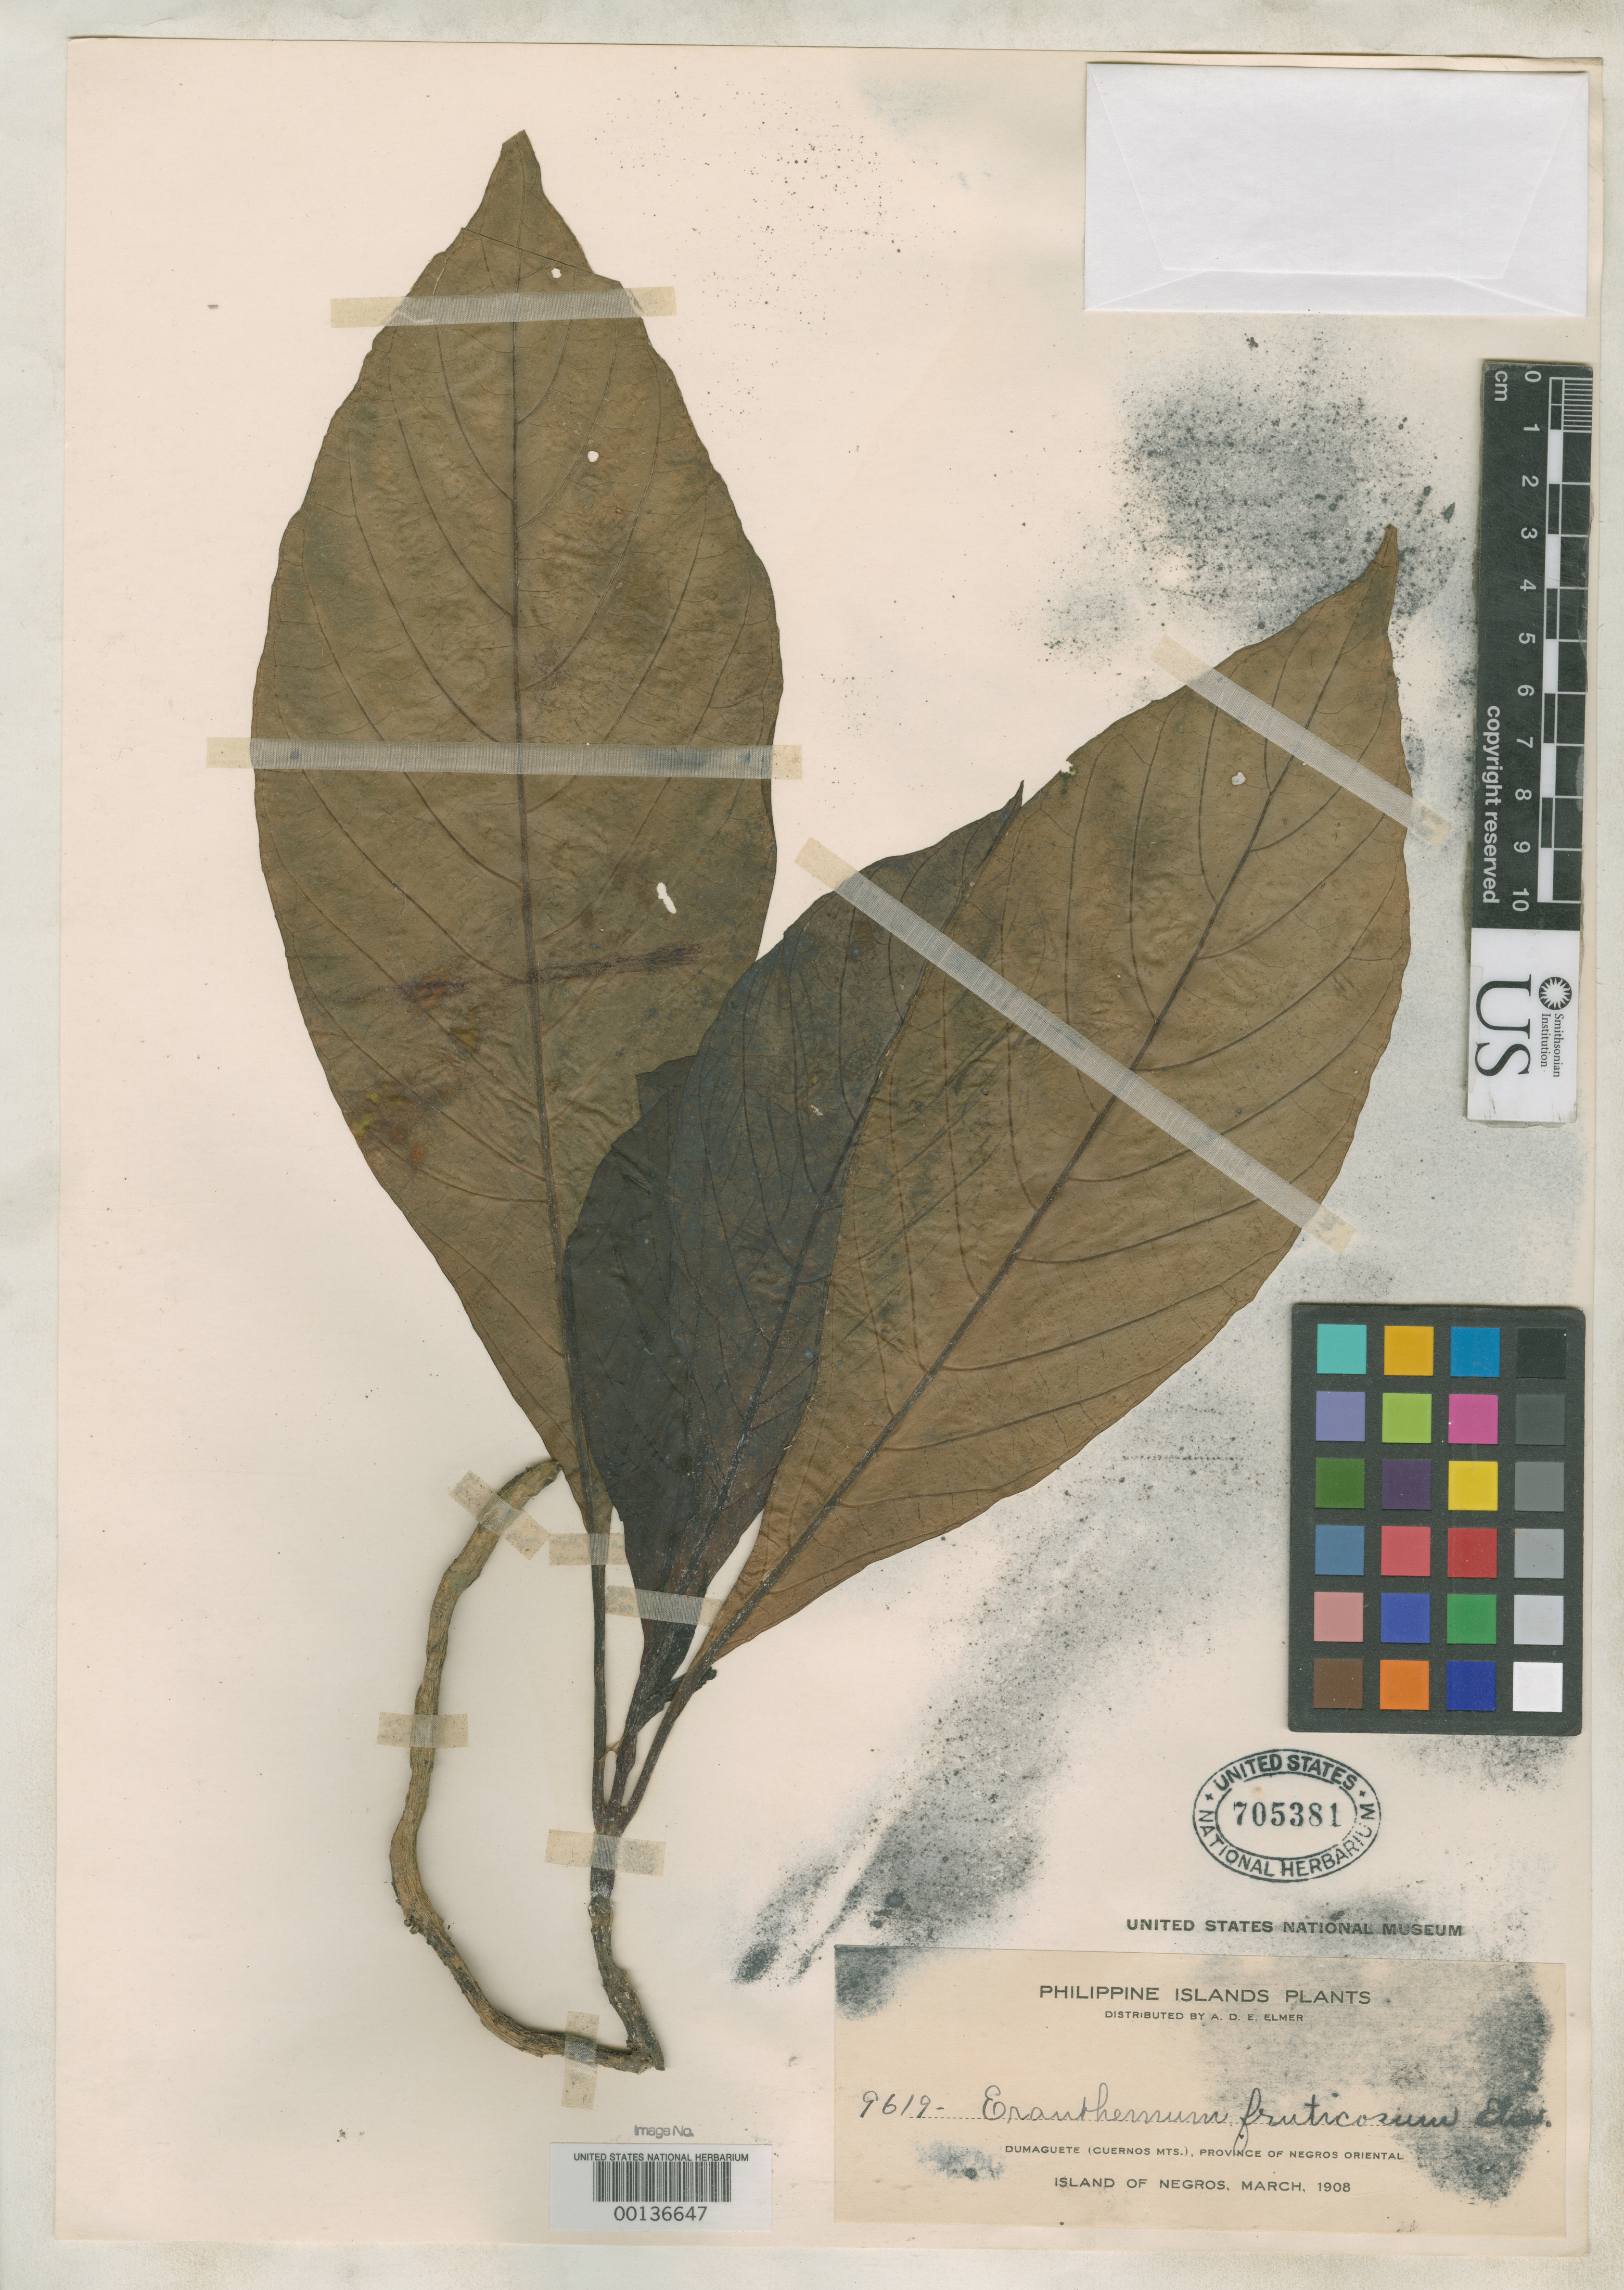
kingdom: Plantae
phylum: Tracheophyta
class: Magnoliopsida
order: Lamiales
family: Acanthaceae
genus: Eranthemum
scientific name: Eranthemum fruticosum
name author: Elmer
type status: Isotype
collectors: A. D. E. Elmer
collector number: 9619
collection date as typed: Mar 1908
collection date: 1908-03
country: Philippines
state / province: Central Visayas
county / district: Negros Oriental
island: Negros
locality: Dumaguete (Cuernos Mts.).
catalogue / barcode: US 705381